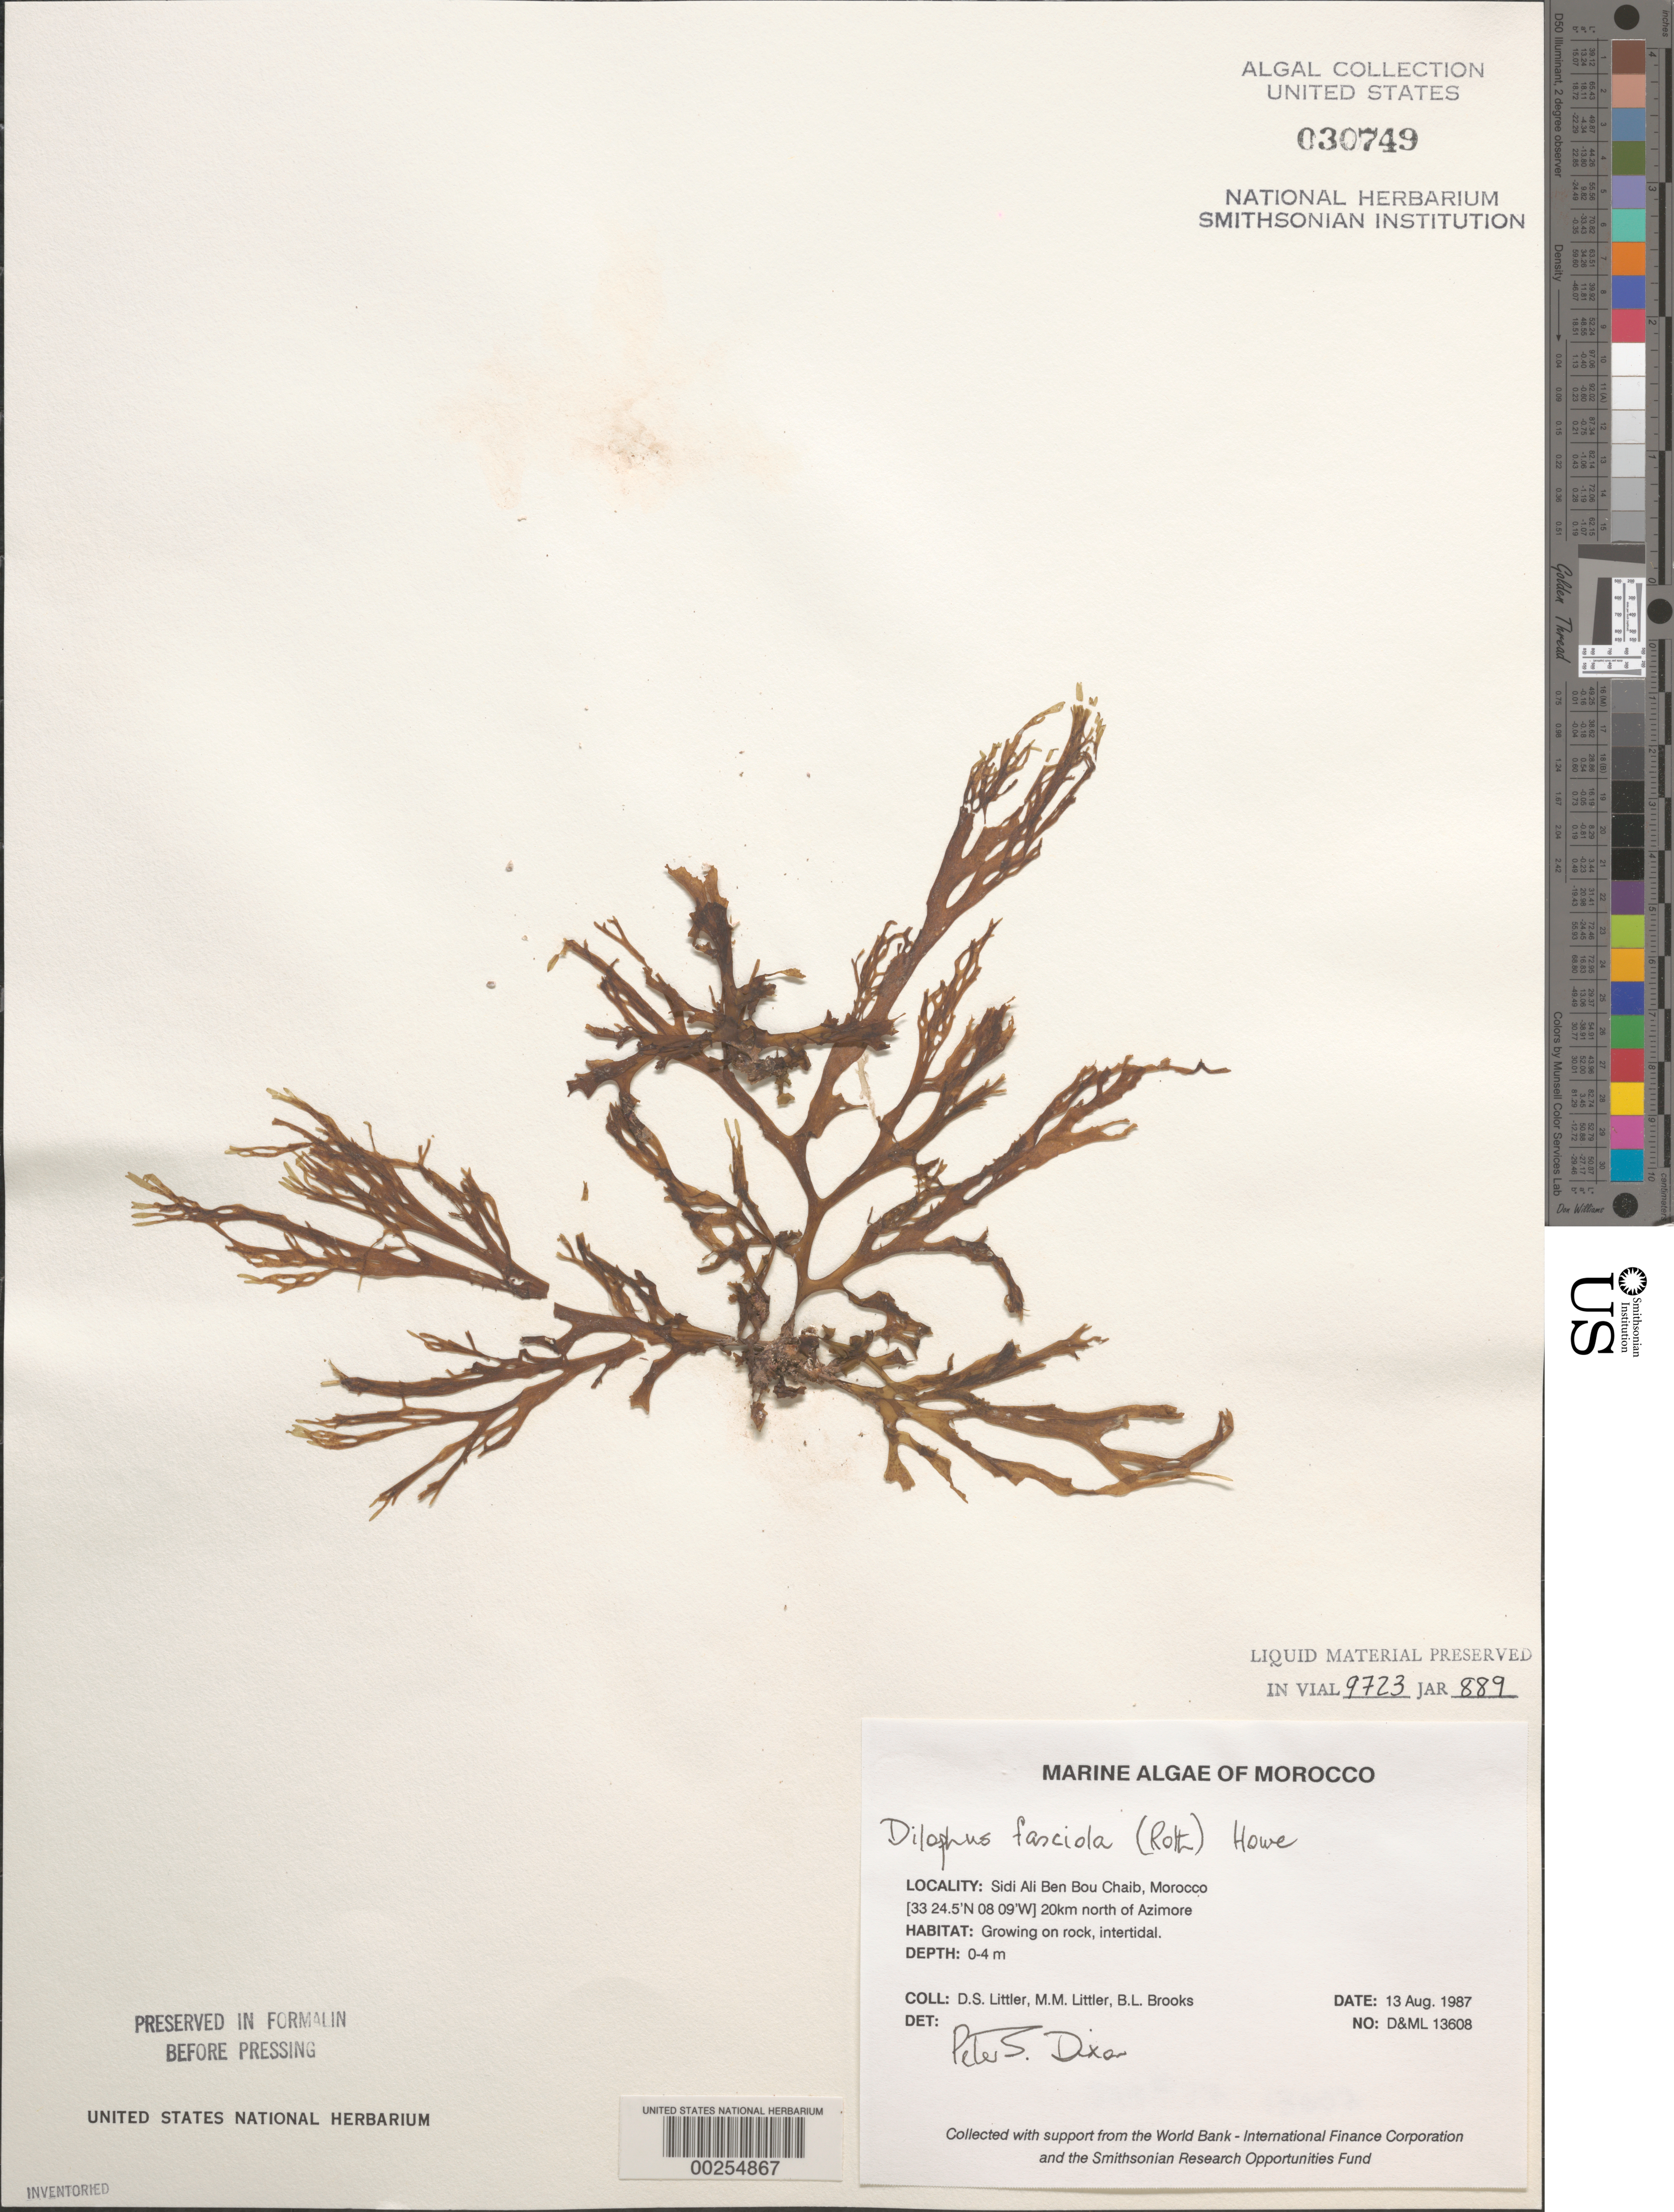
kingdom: Chromista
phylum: Ochrophyta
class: Phaeophyceae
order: Dictyotales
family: Dictyotaceae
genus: Dictyota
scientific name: Dictyota fasciola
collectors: D. S. Littler, M. M. Littler & B. Brooks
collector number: D&ML 13608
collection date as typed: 13 Aug 1987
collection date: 1987-08-13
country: Morocco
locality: Sidi Ali Ben Bou Chaib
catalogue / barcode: US 30749